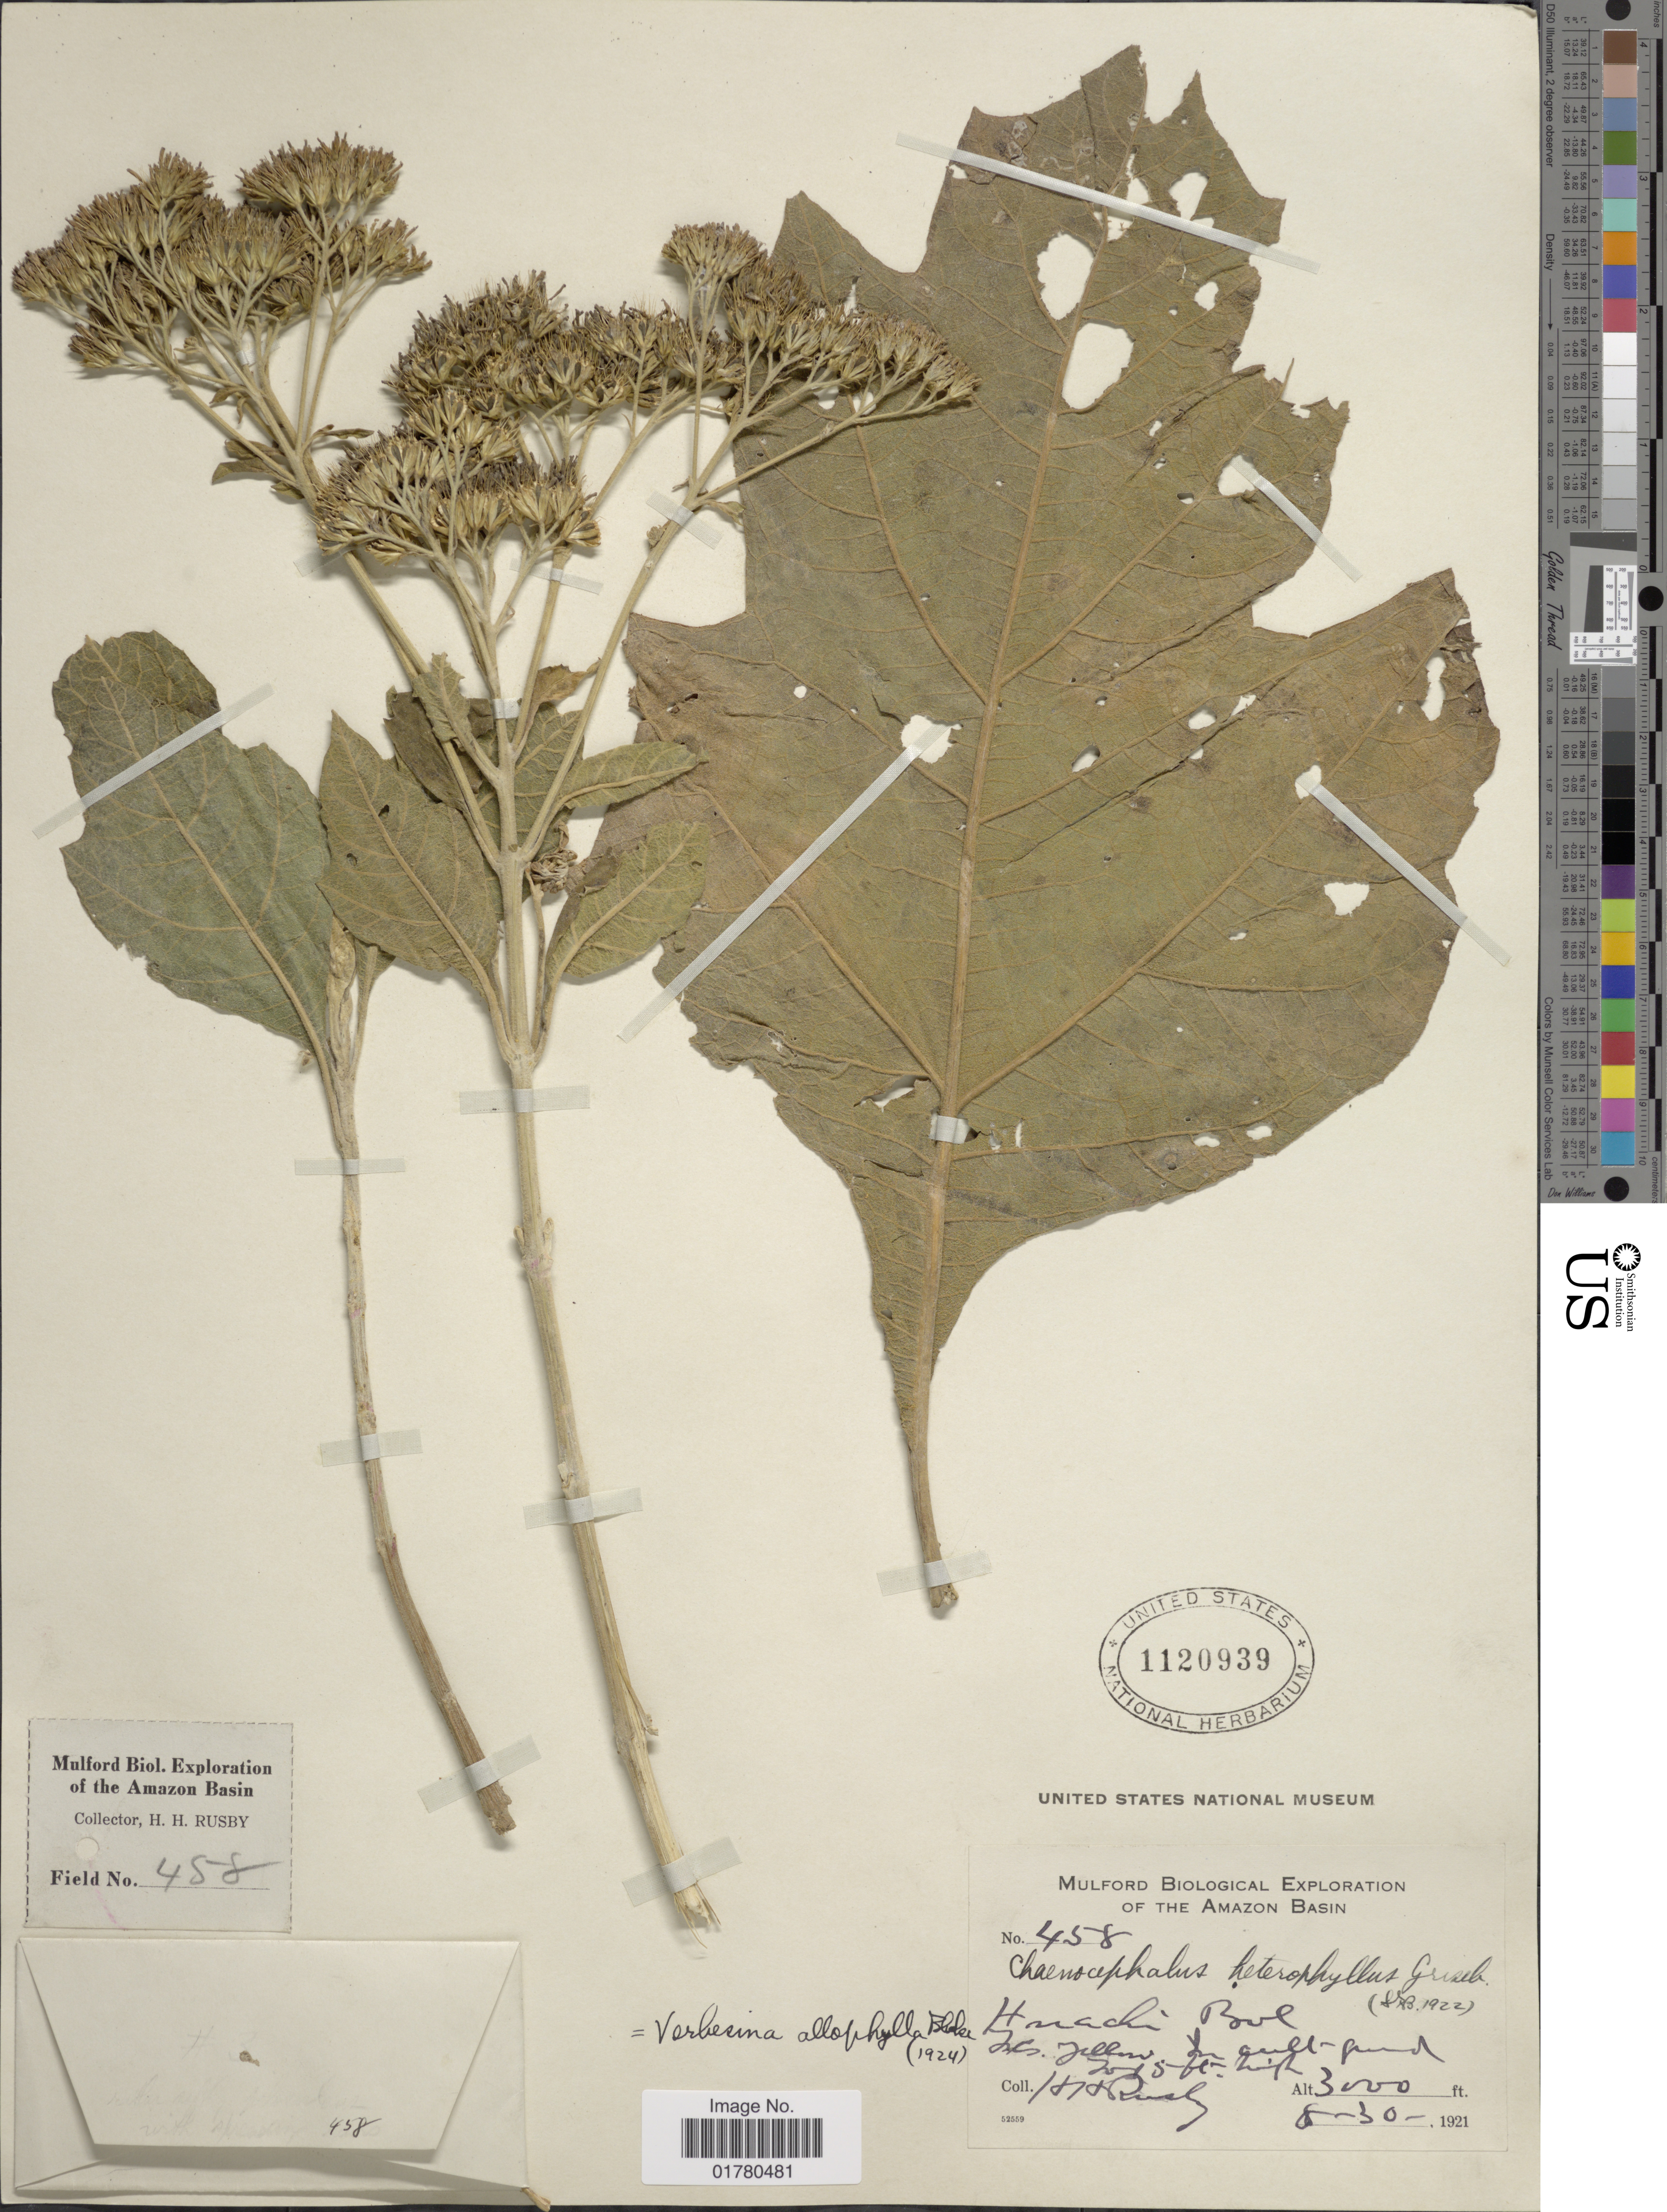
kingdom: Plantae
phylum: Tracheophyta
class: Magnoliopsida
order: Asterales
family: Asteraceae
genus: Verbesina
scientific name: Verbesina allophylla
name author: Blake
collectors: H. H. Rusby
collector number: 458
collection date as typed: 8-30-1921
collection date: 1921-08-30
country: Bolivia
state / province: Beni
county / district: Iténez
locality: Huachi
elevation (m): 914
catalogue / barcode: US 1120939